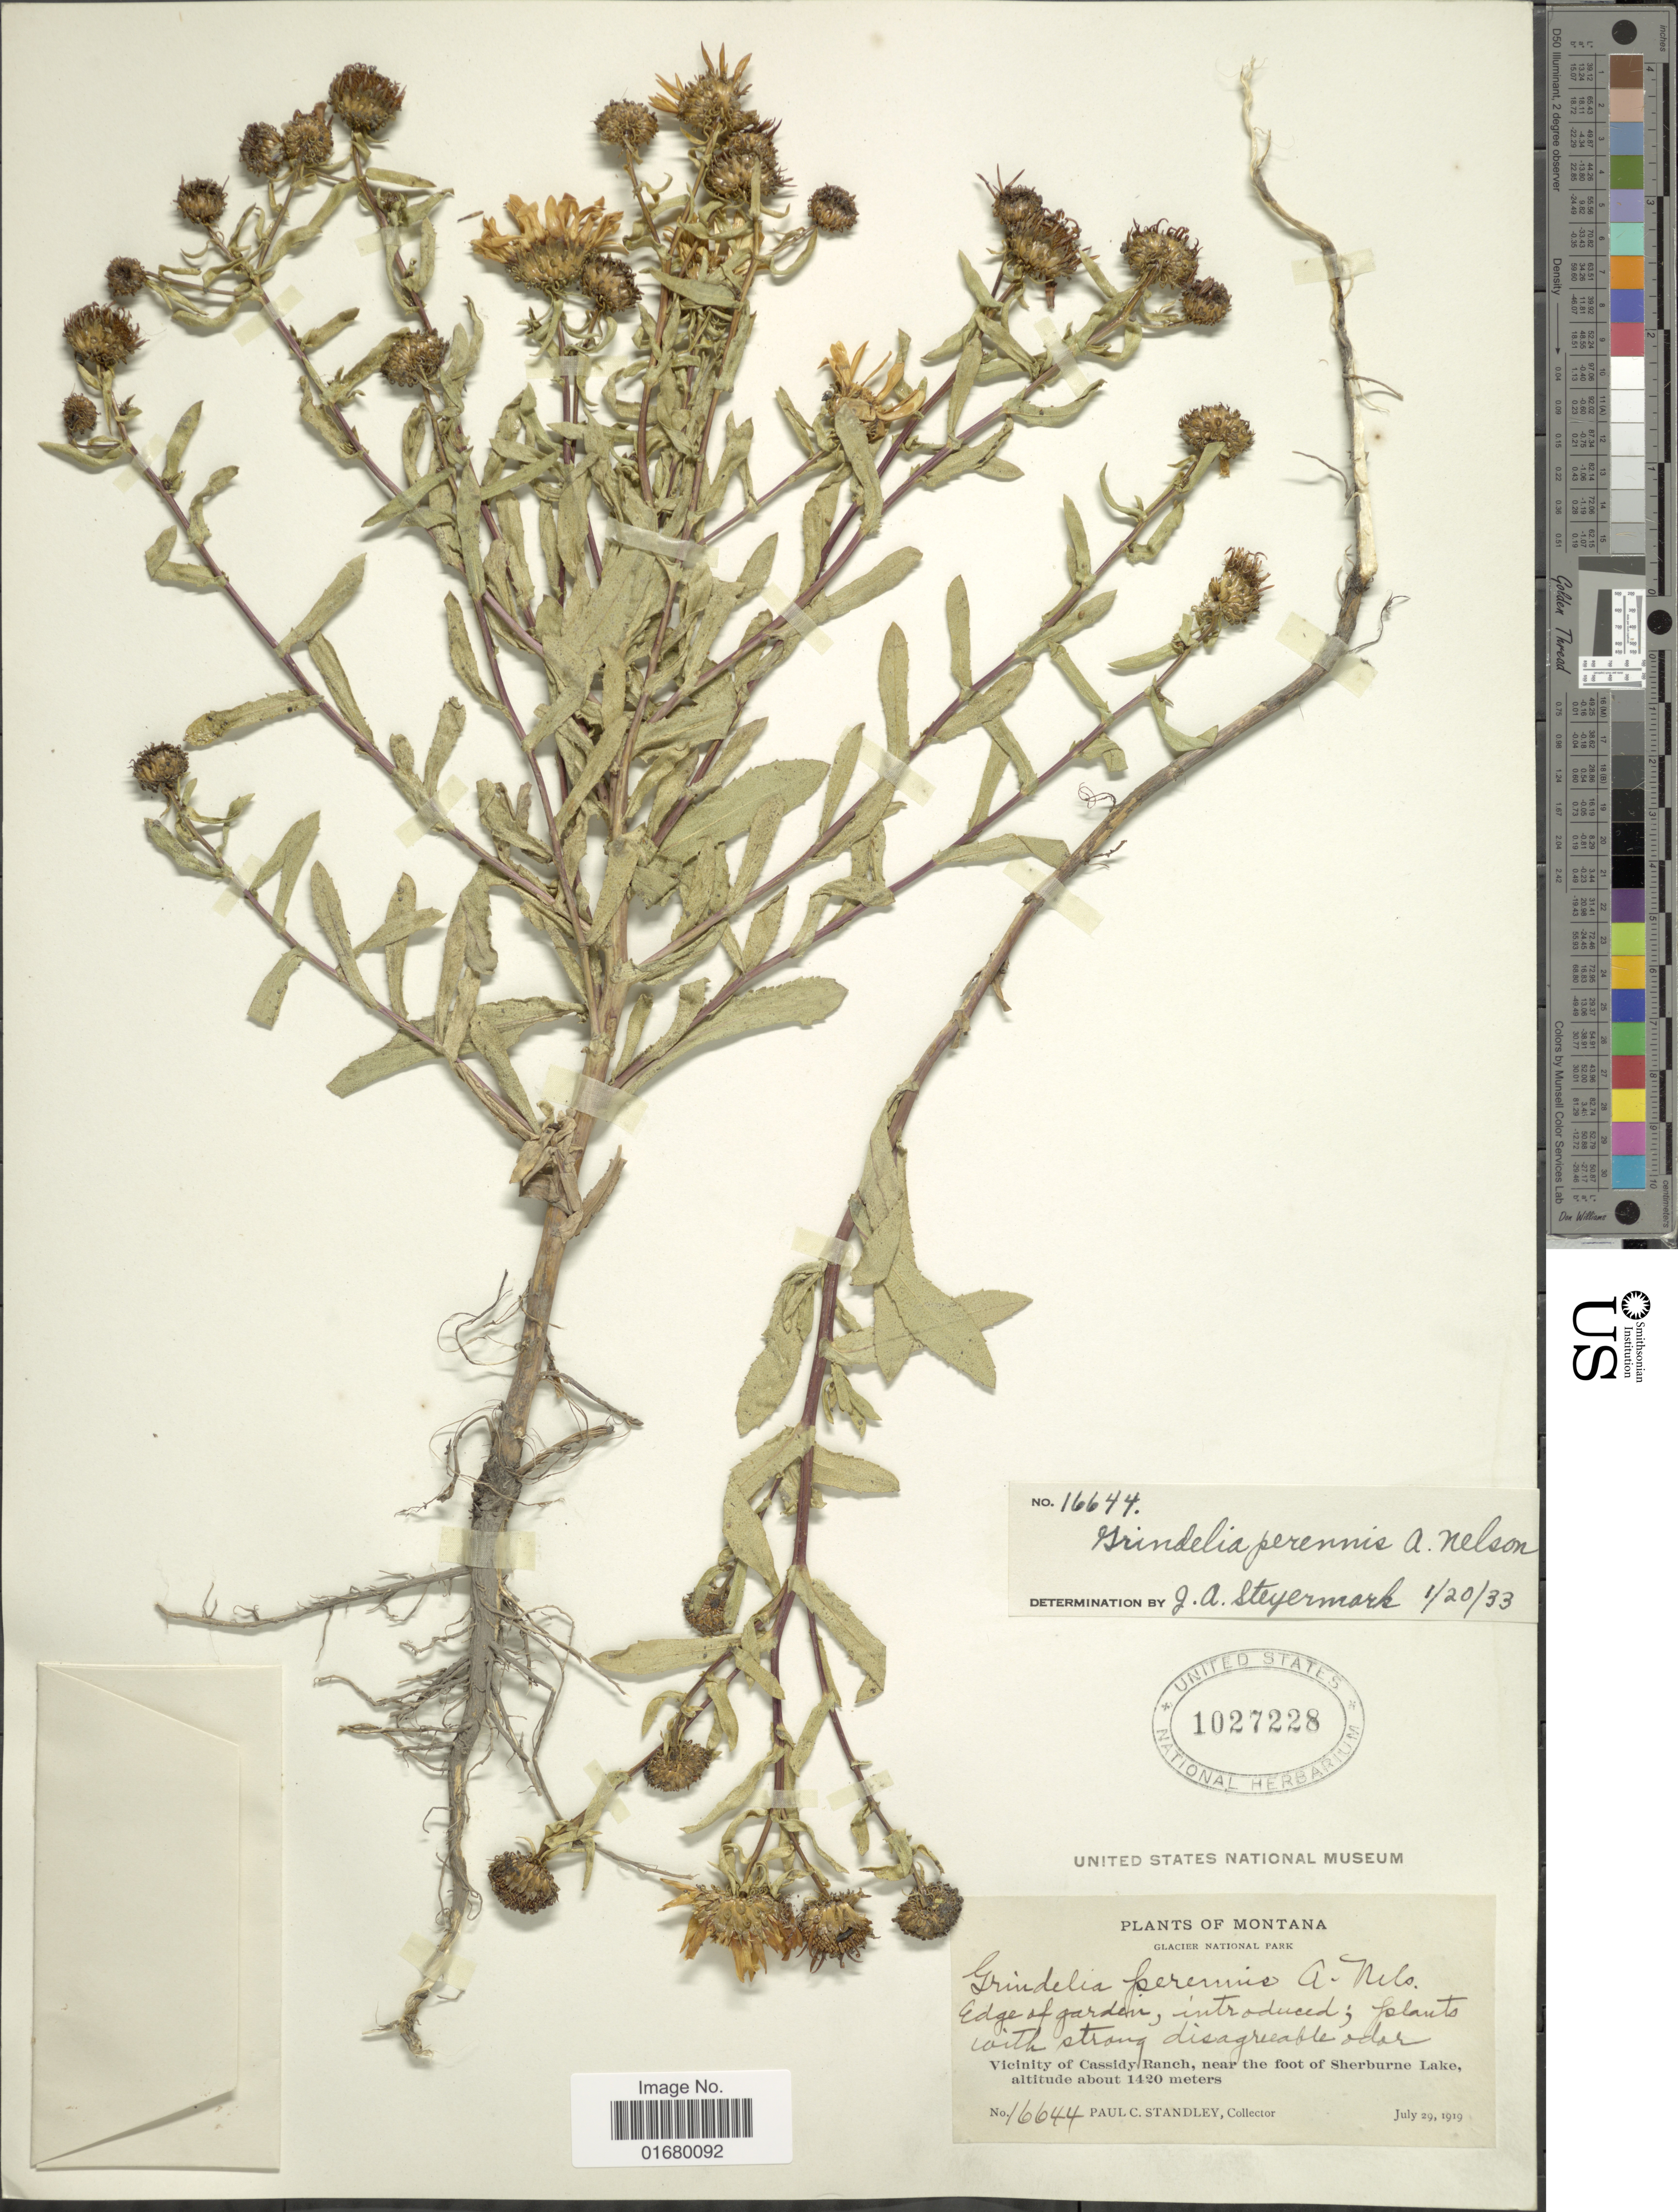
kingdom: Plantae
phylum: Tracheophyta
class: Magnoliopsida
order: Asterales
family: Asteraceae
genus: Grindelia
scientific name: Grindelia perennis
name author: A. Nelson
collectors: P. C. Standley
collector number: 16644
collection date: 1919-07-29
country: United States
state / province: Montana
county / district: Glacier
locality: Glacier National Park, vicinity of Cassidy Ranch, near the foot of Sherburne Lake.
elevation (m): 1420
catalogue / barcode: US 1027228